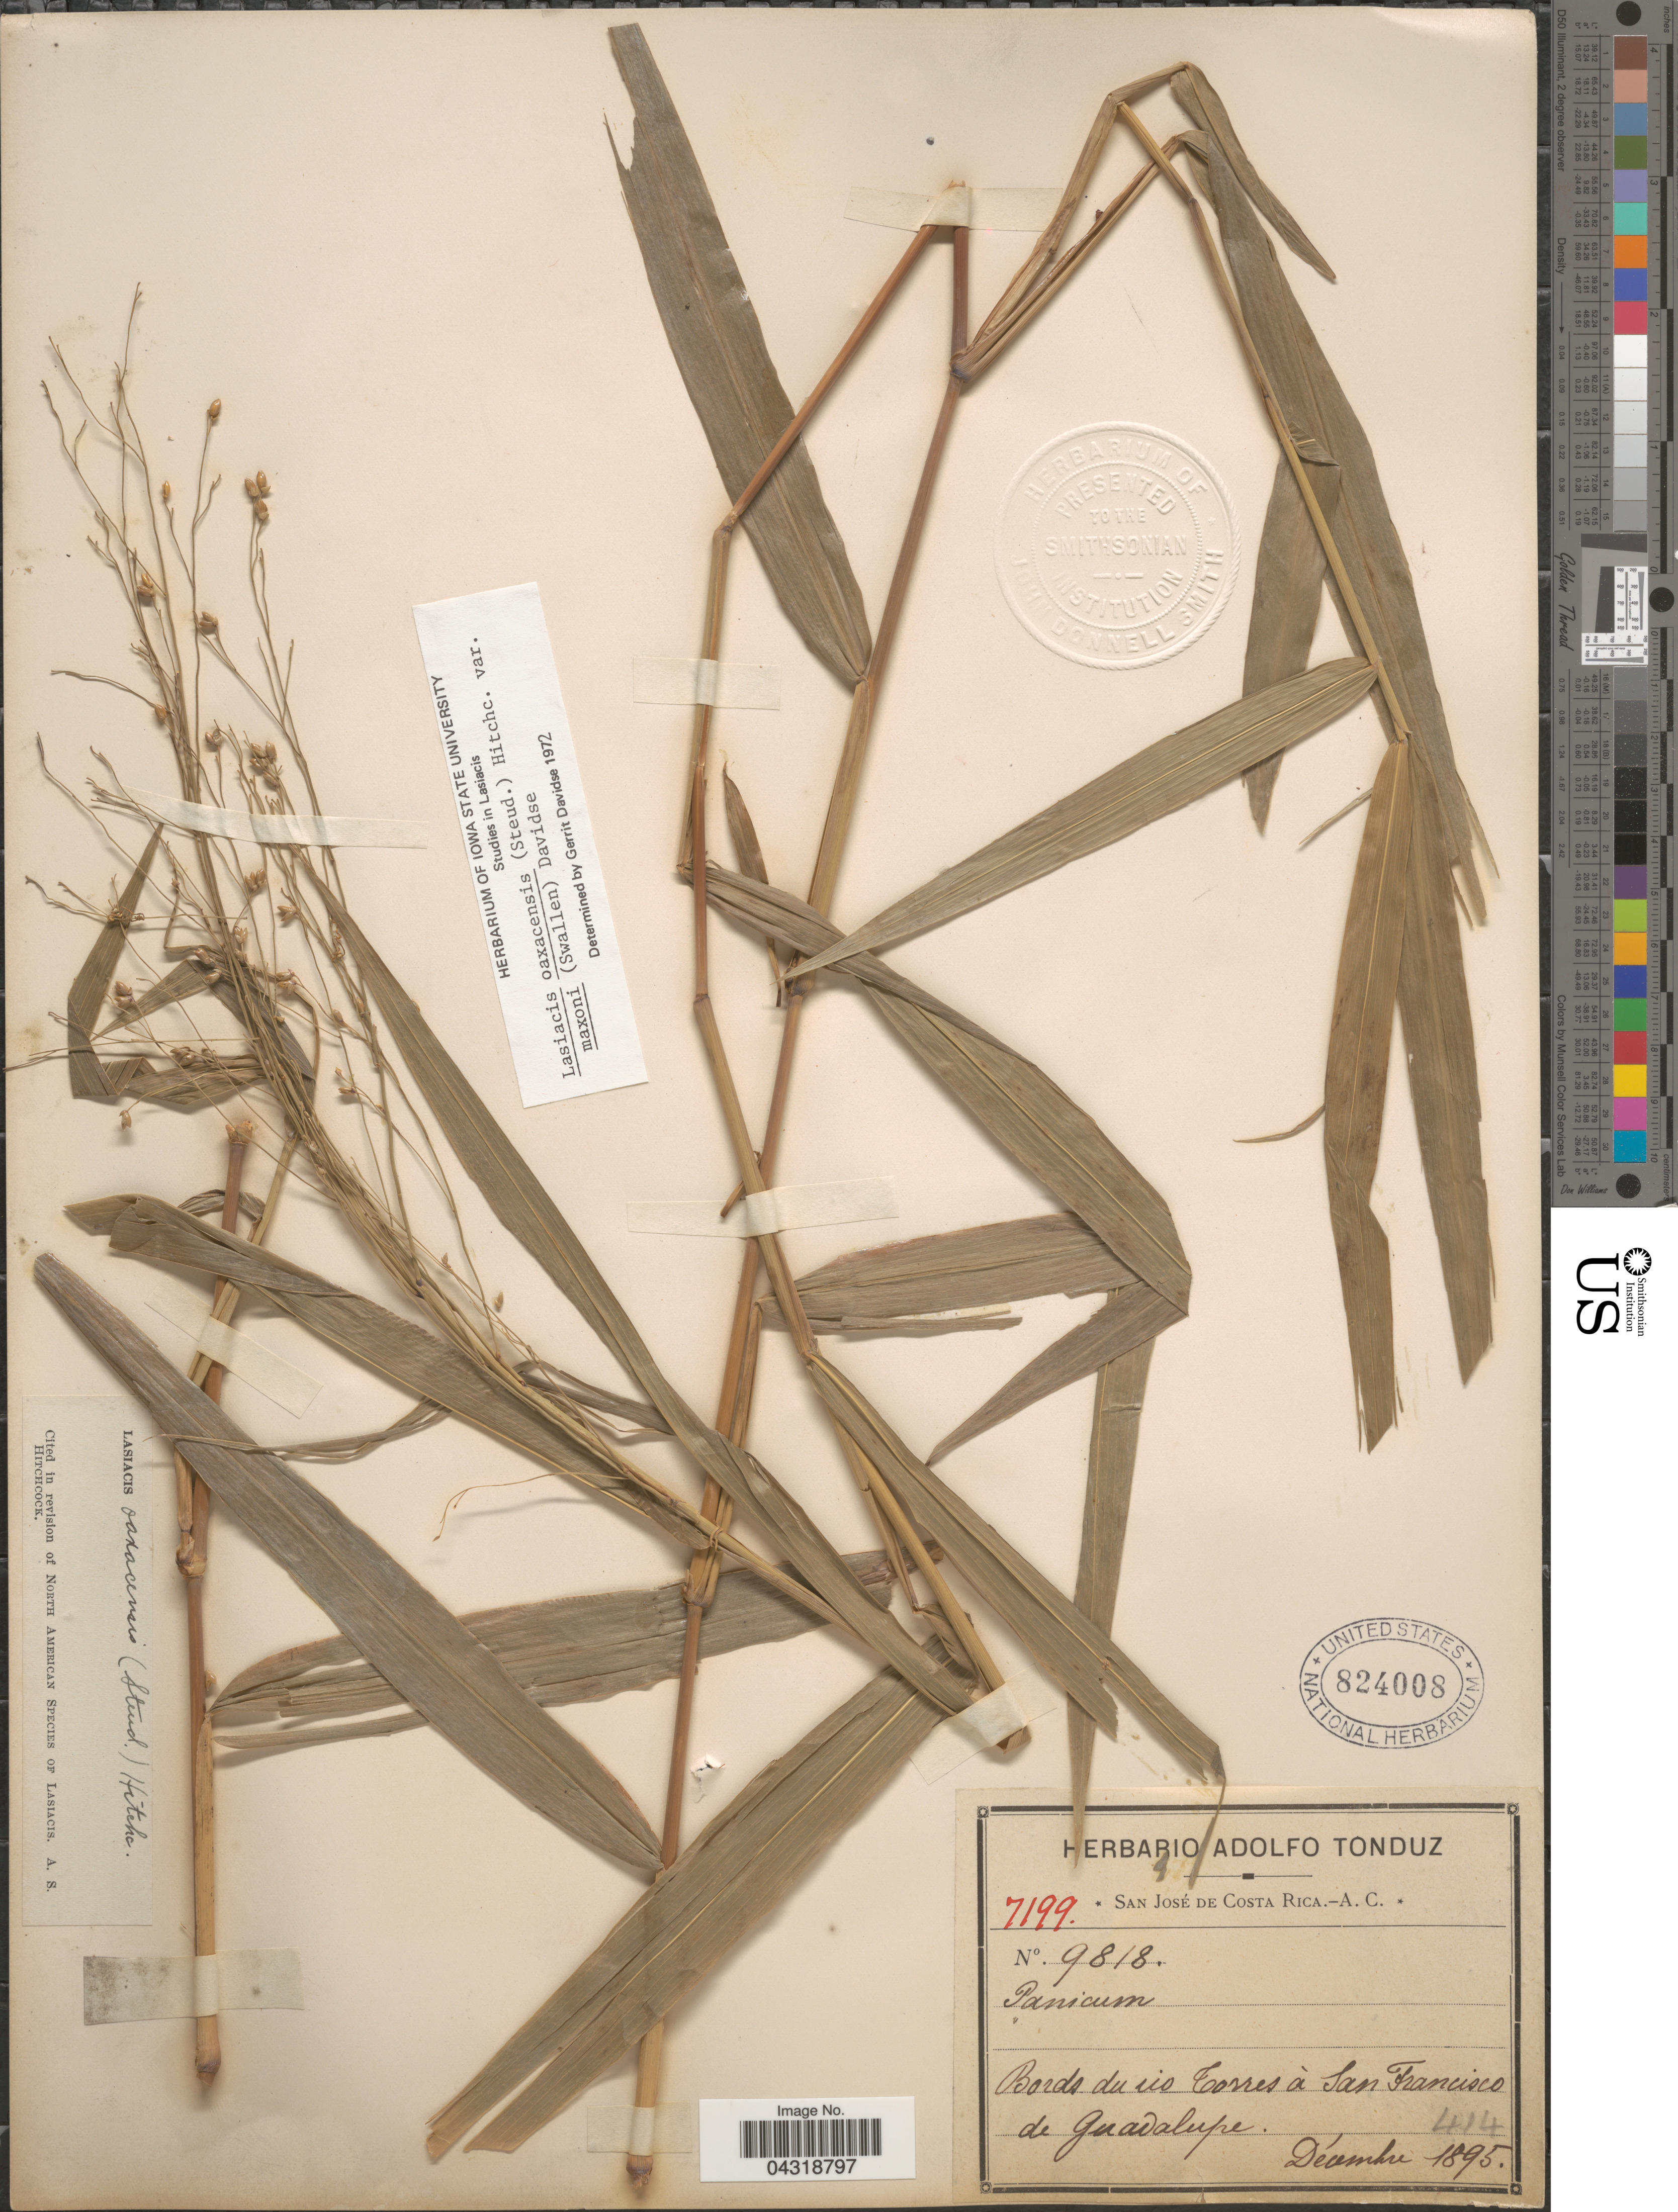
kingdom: Plantae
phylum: Tracheophyta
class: Liliopsida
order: Poales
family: Poaceae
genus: Lasiacis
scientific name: Lasiacis oaxacensis var. maxonii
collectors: ex Herb. Adolfo Tonduz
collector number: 9818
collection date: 1895-12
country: Costa Rica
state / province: San José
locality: Bords du rio Torres à San Francisco de Guadalupe.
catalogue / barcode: US 824008